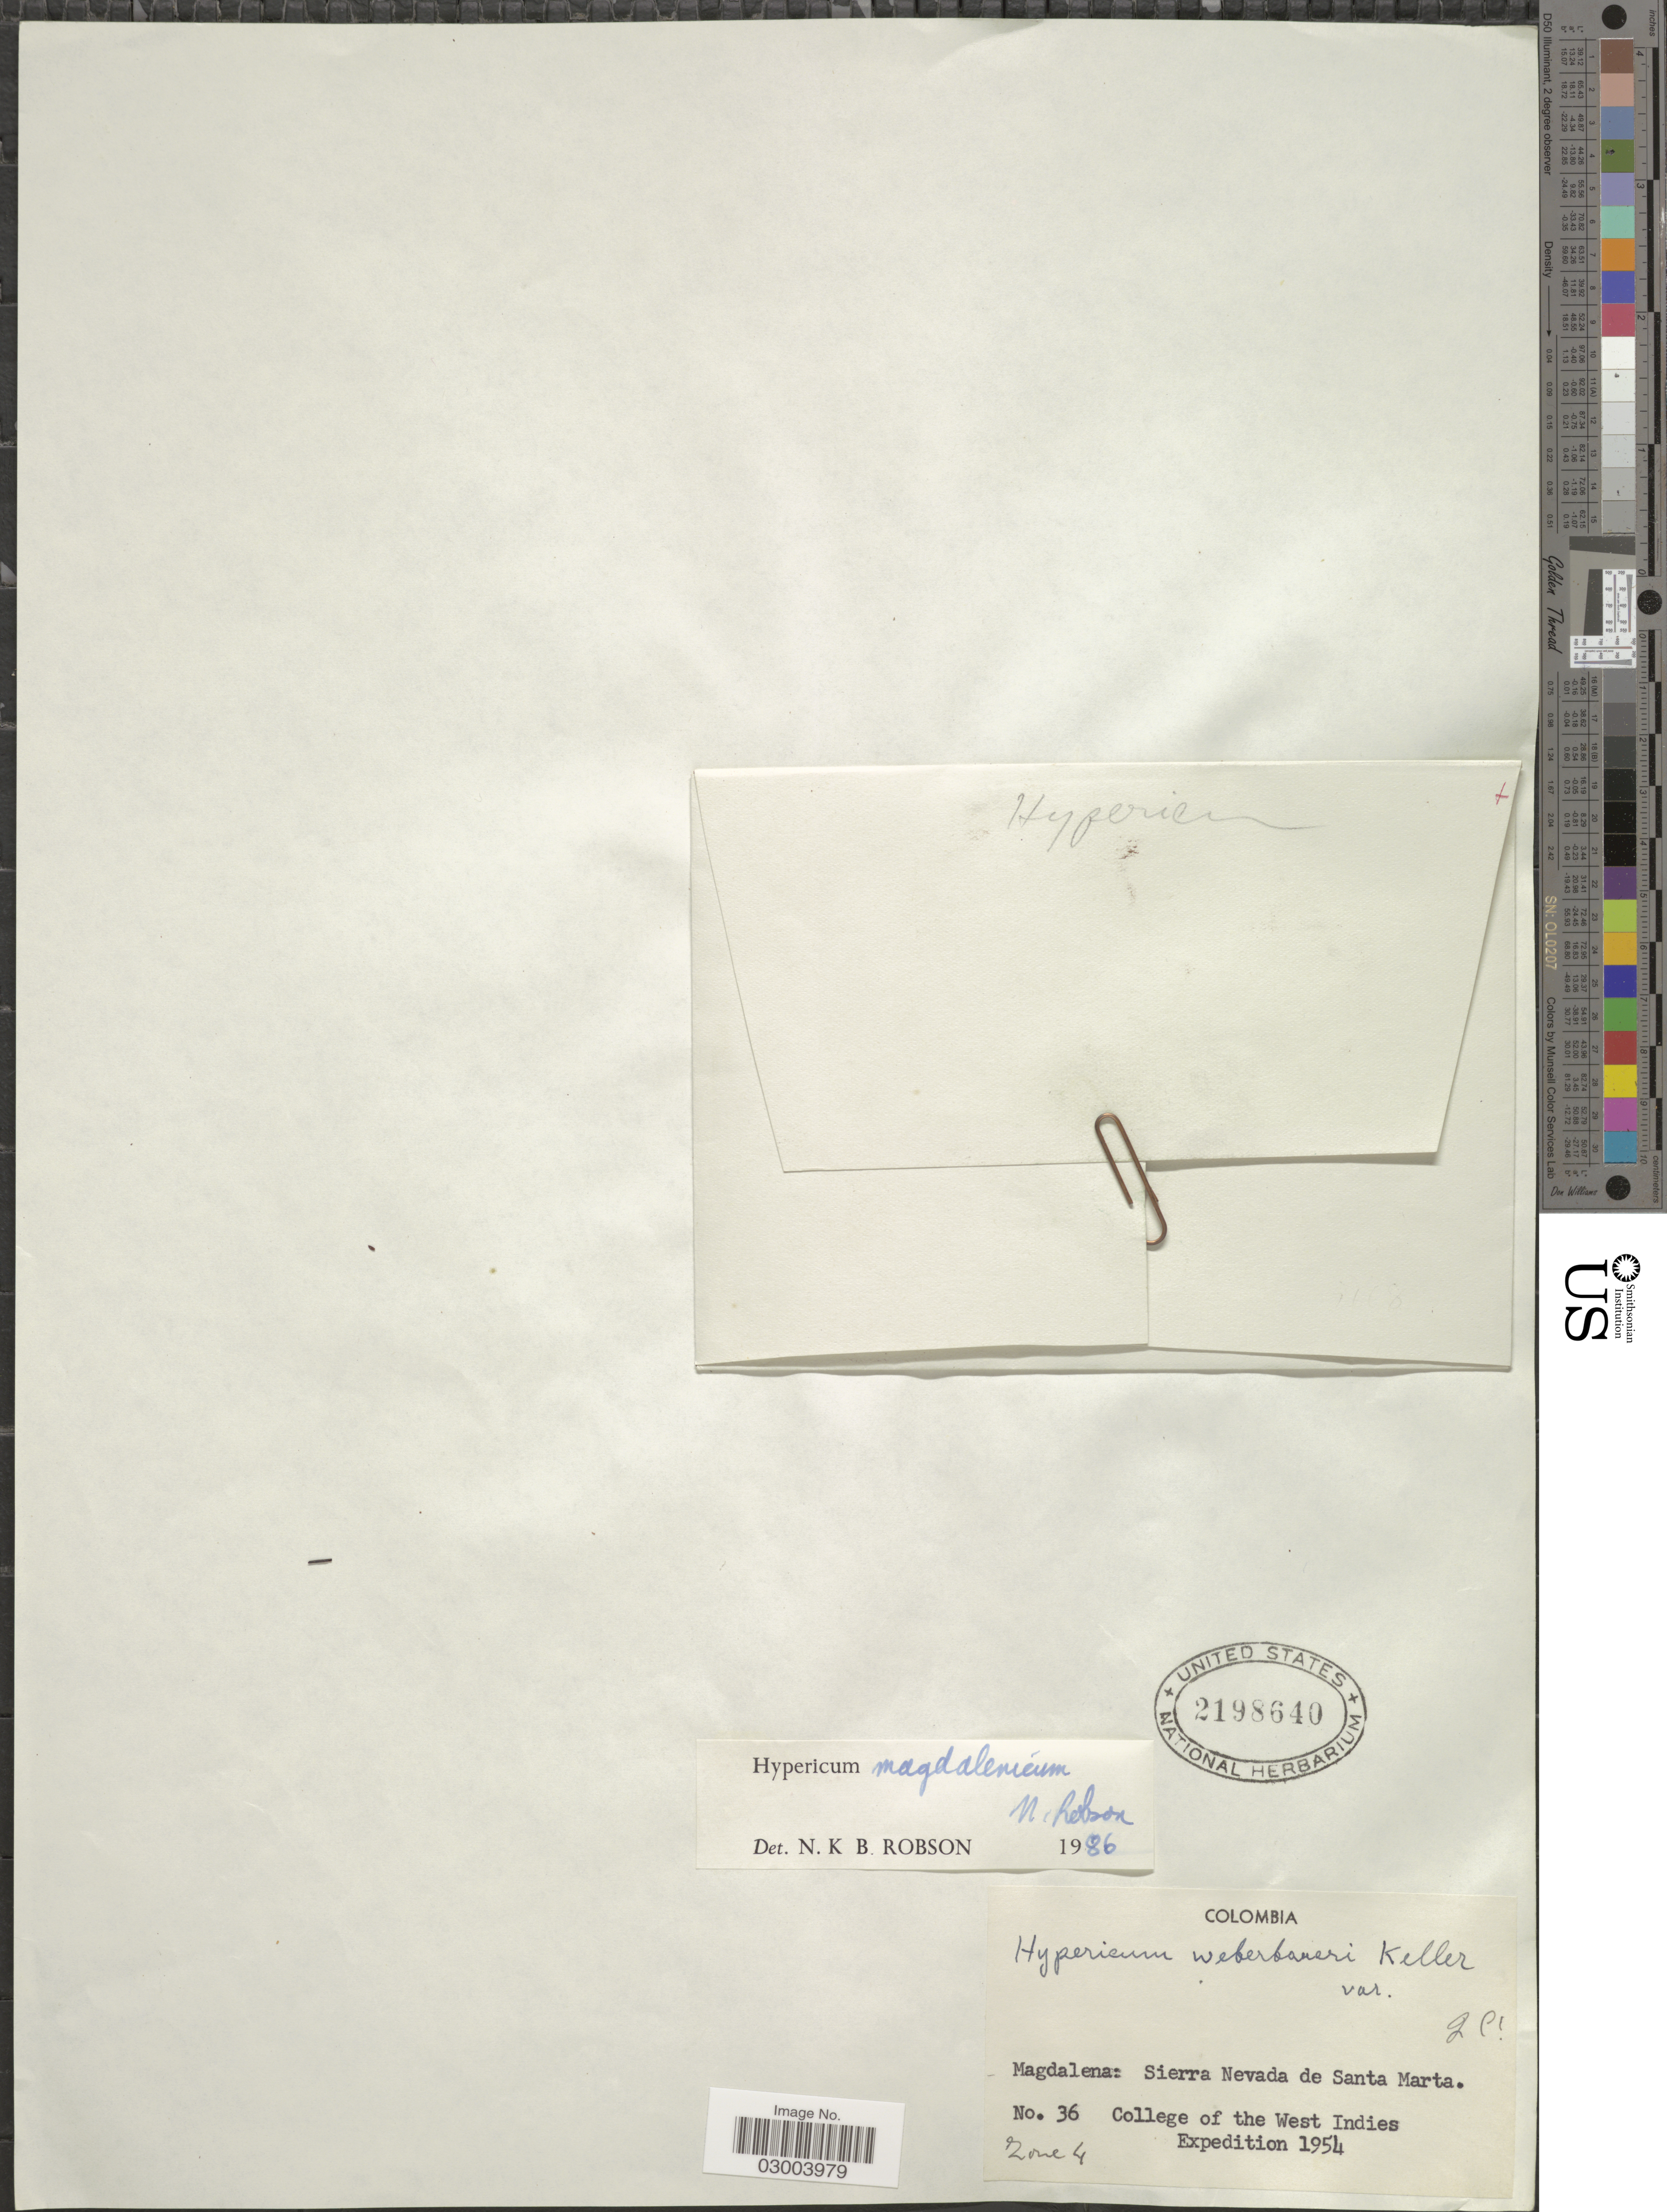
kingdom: Plantae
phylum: Tracheophyta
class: Magnoliopsida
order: Malpighiales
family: Hypericaceae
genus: Hypericum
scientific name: Hypericum magdalenicum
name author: N. Robson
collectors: College of the West Indies Expedition 1954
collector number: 36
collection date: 1954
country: Colombia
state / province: Magdalena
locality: Sierra Nevada de Santa Marta.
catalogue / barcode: US 2198640